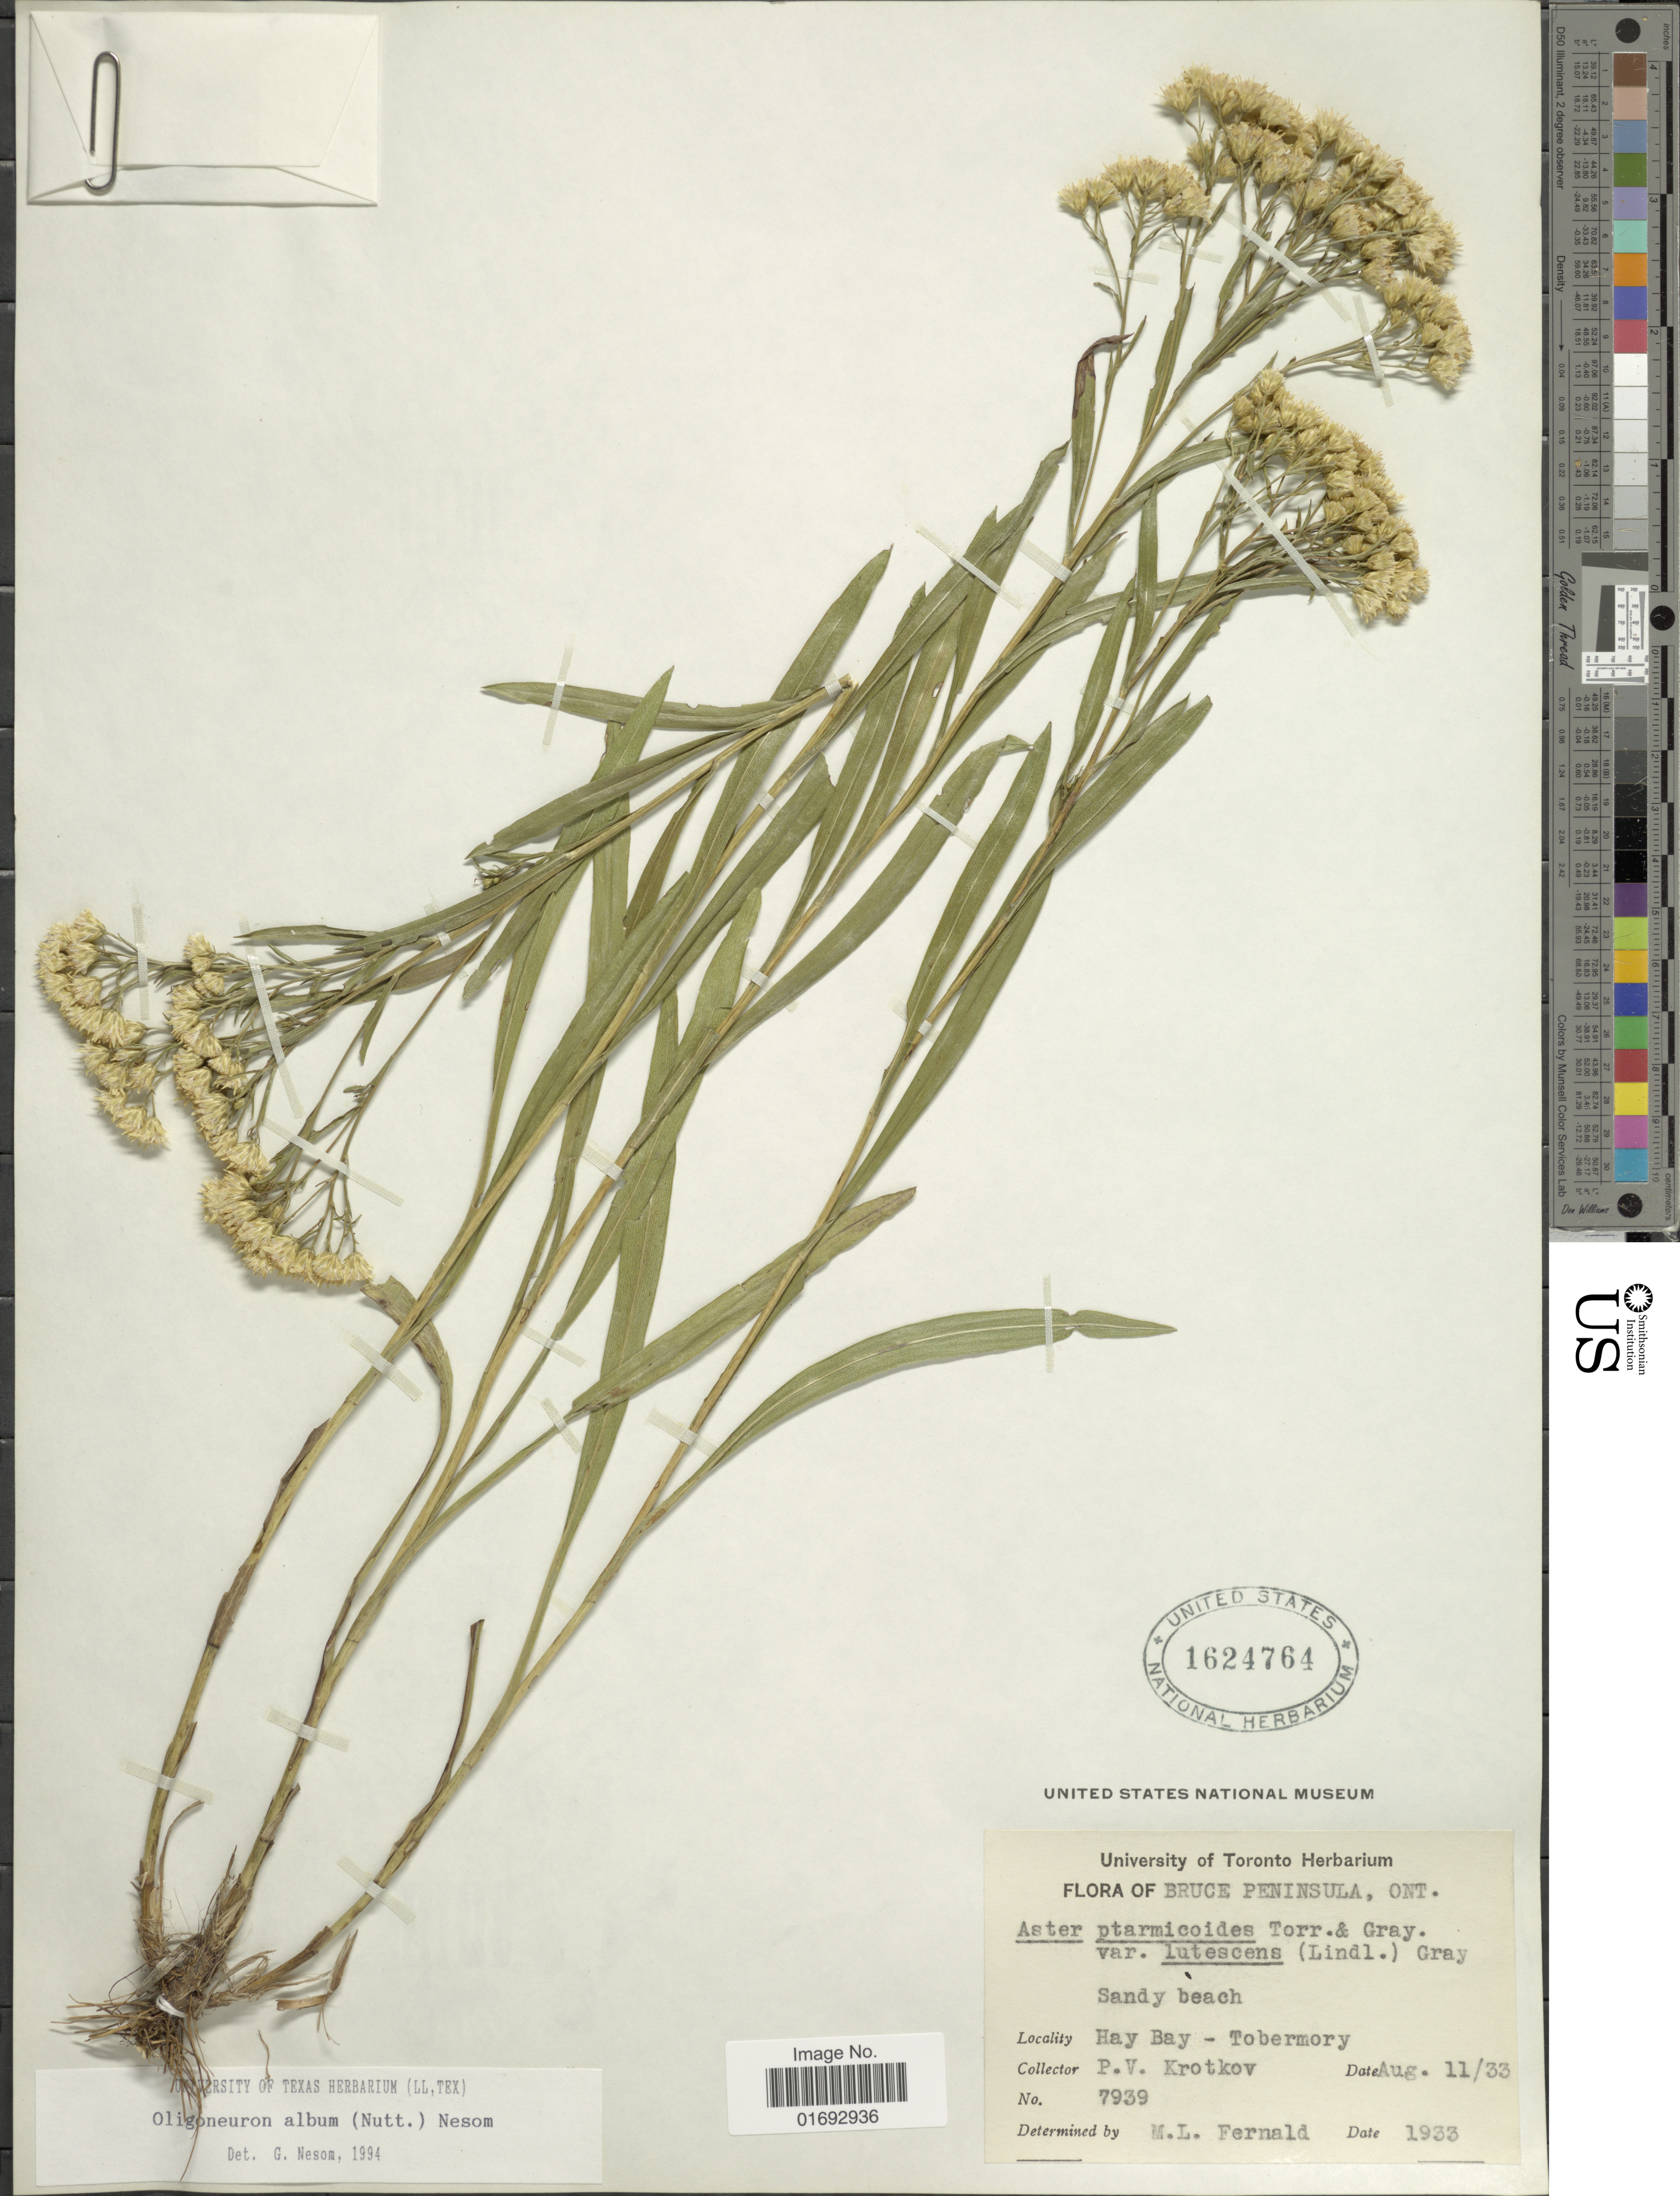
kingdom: Plantae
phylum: Tracheophyta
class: Magnoliopsida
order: Asterales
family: Asteraceae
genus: Oligoneuron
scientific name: Oligoneuron album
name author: (Nutt.) G.L. Nesom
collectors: M. L. Fernald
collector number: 7939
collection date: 1933-08-11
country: Canada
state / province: Ontario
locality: Bruce Peninsula, Sandy beach, Hay bay,Tobermory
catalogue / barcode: US 1624764